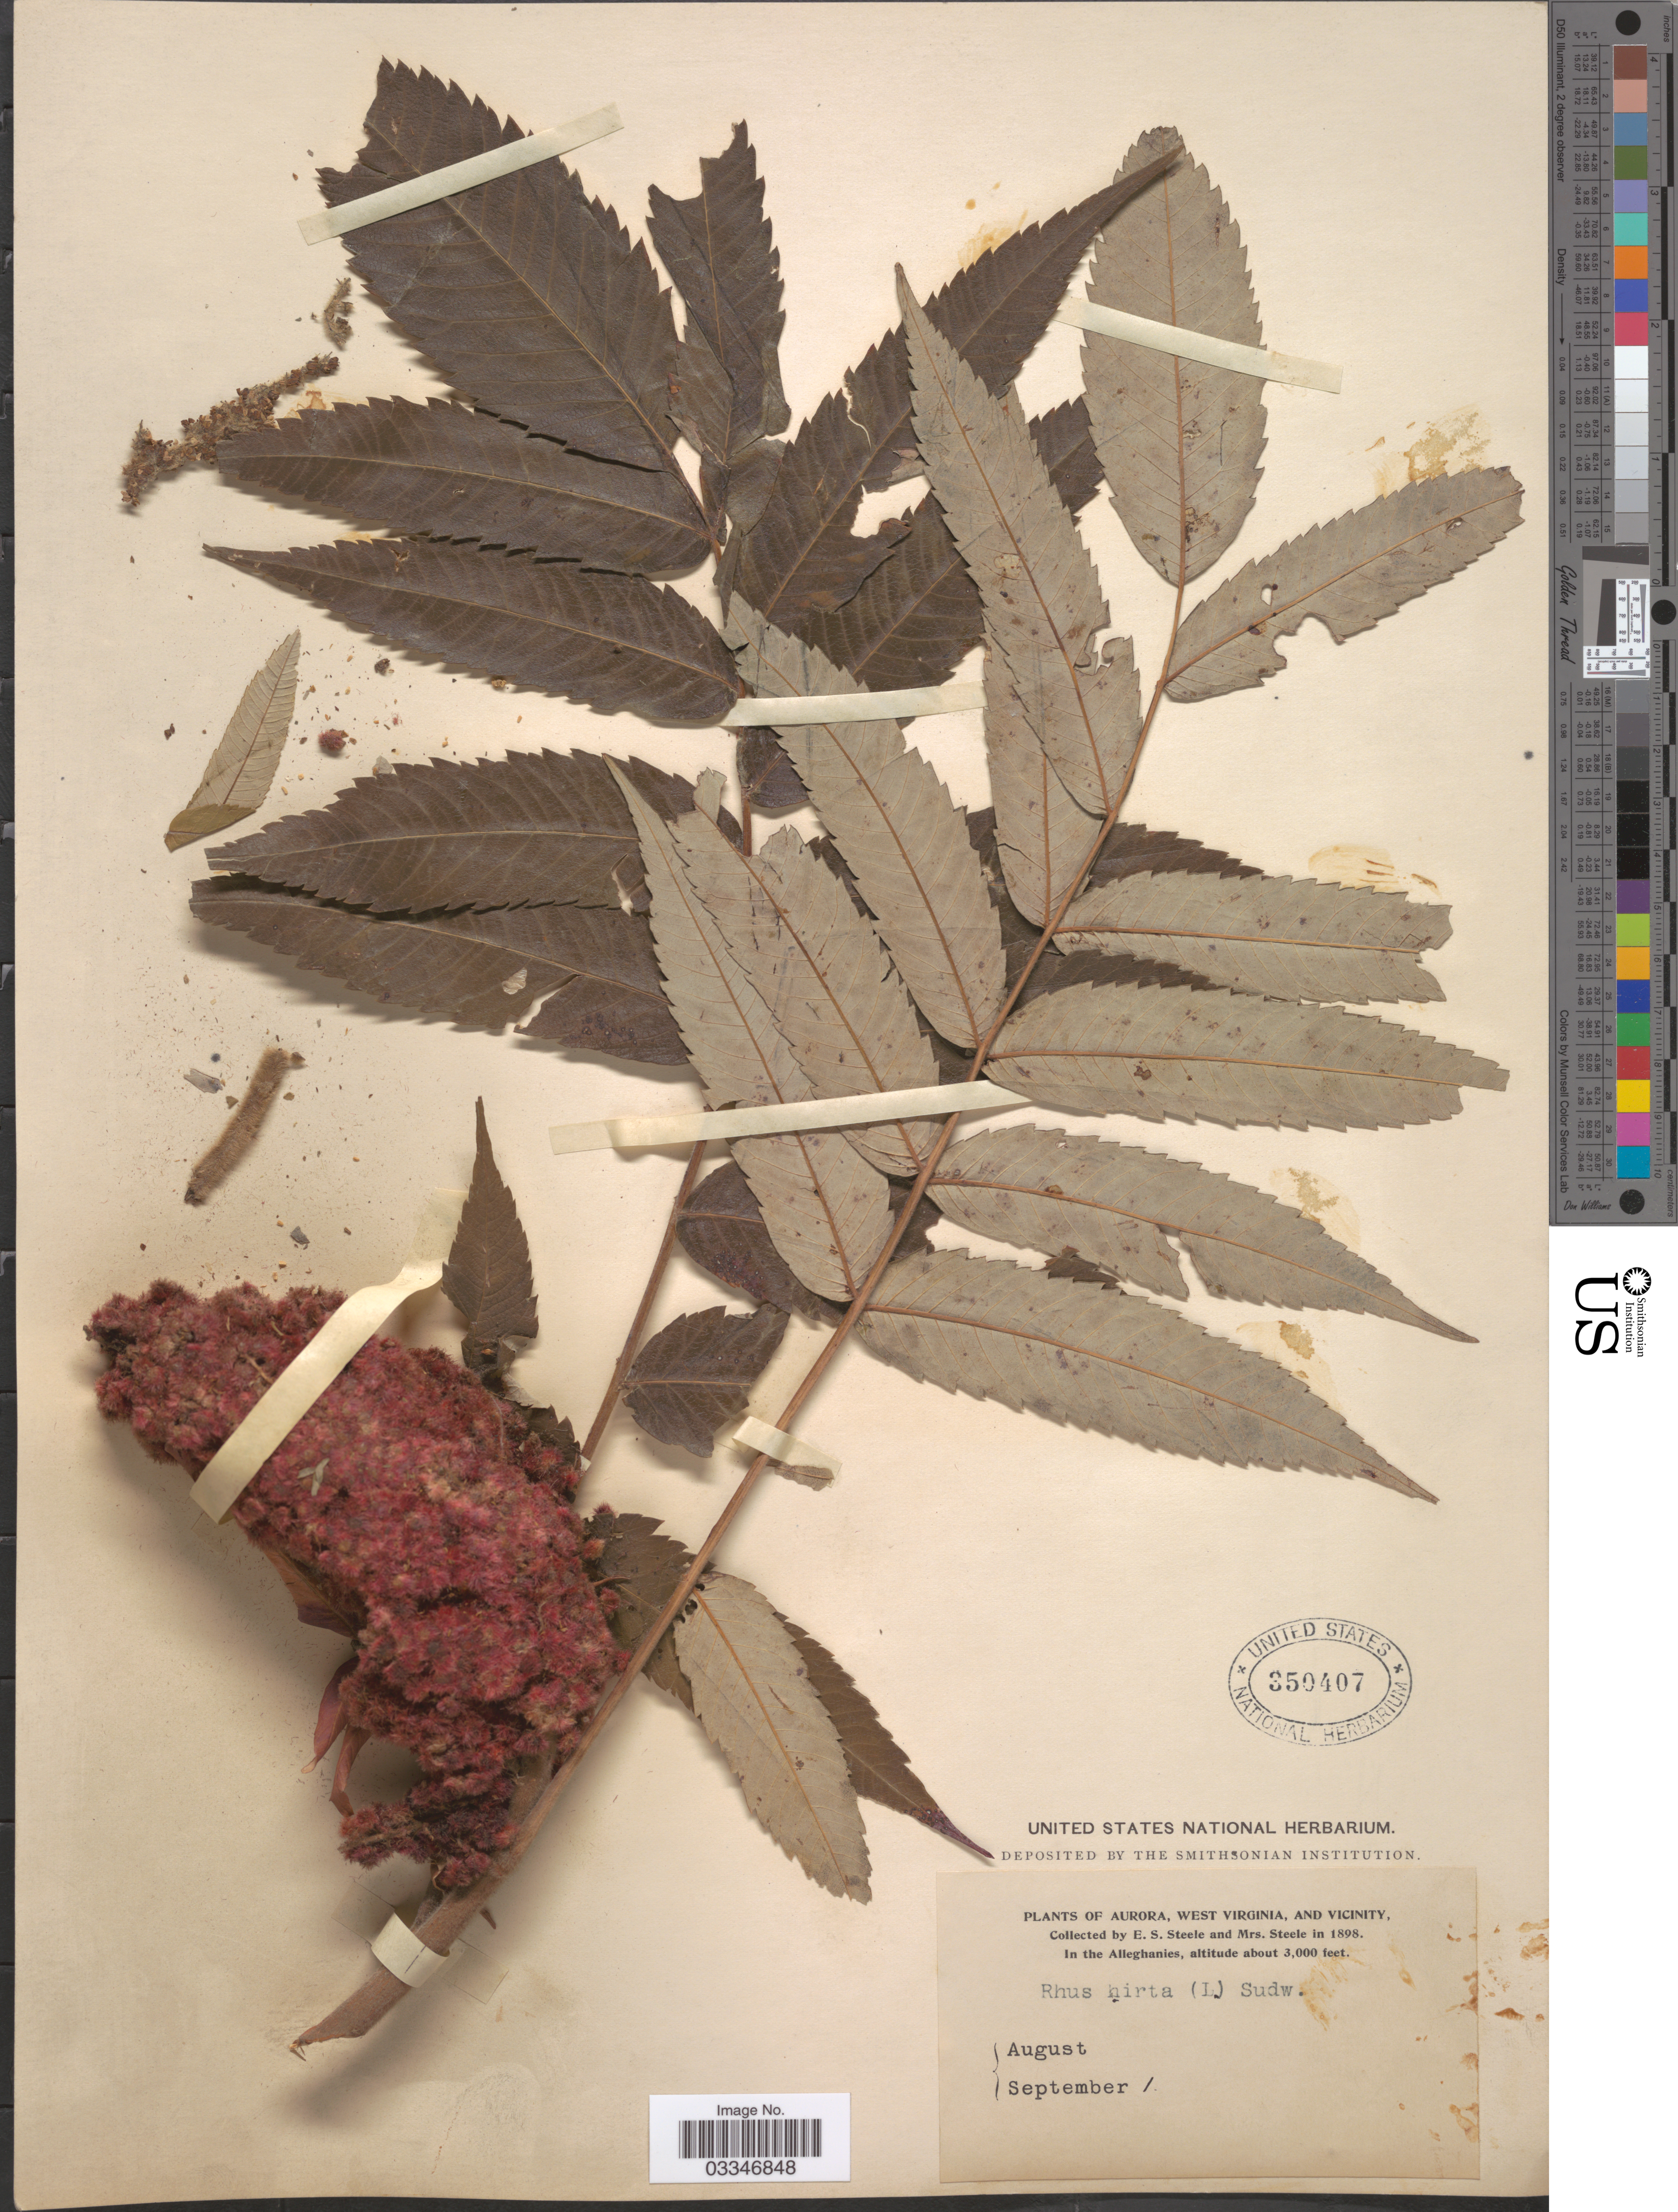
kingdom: Plantae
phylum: Tracheophyta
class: Magnoliopsida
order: Sapindales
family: Anacardiaceae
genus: Rhus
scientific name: Rhus typhina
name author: L.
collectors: E. Steele & Mrs. E. S. Steele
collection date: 1898-09-01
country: United States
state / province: West Virginia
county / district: Preston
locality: Aurora, West Virginia, and Vicinity, In the Alleghanies.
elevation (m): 914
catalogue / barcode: US 350407